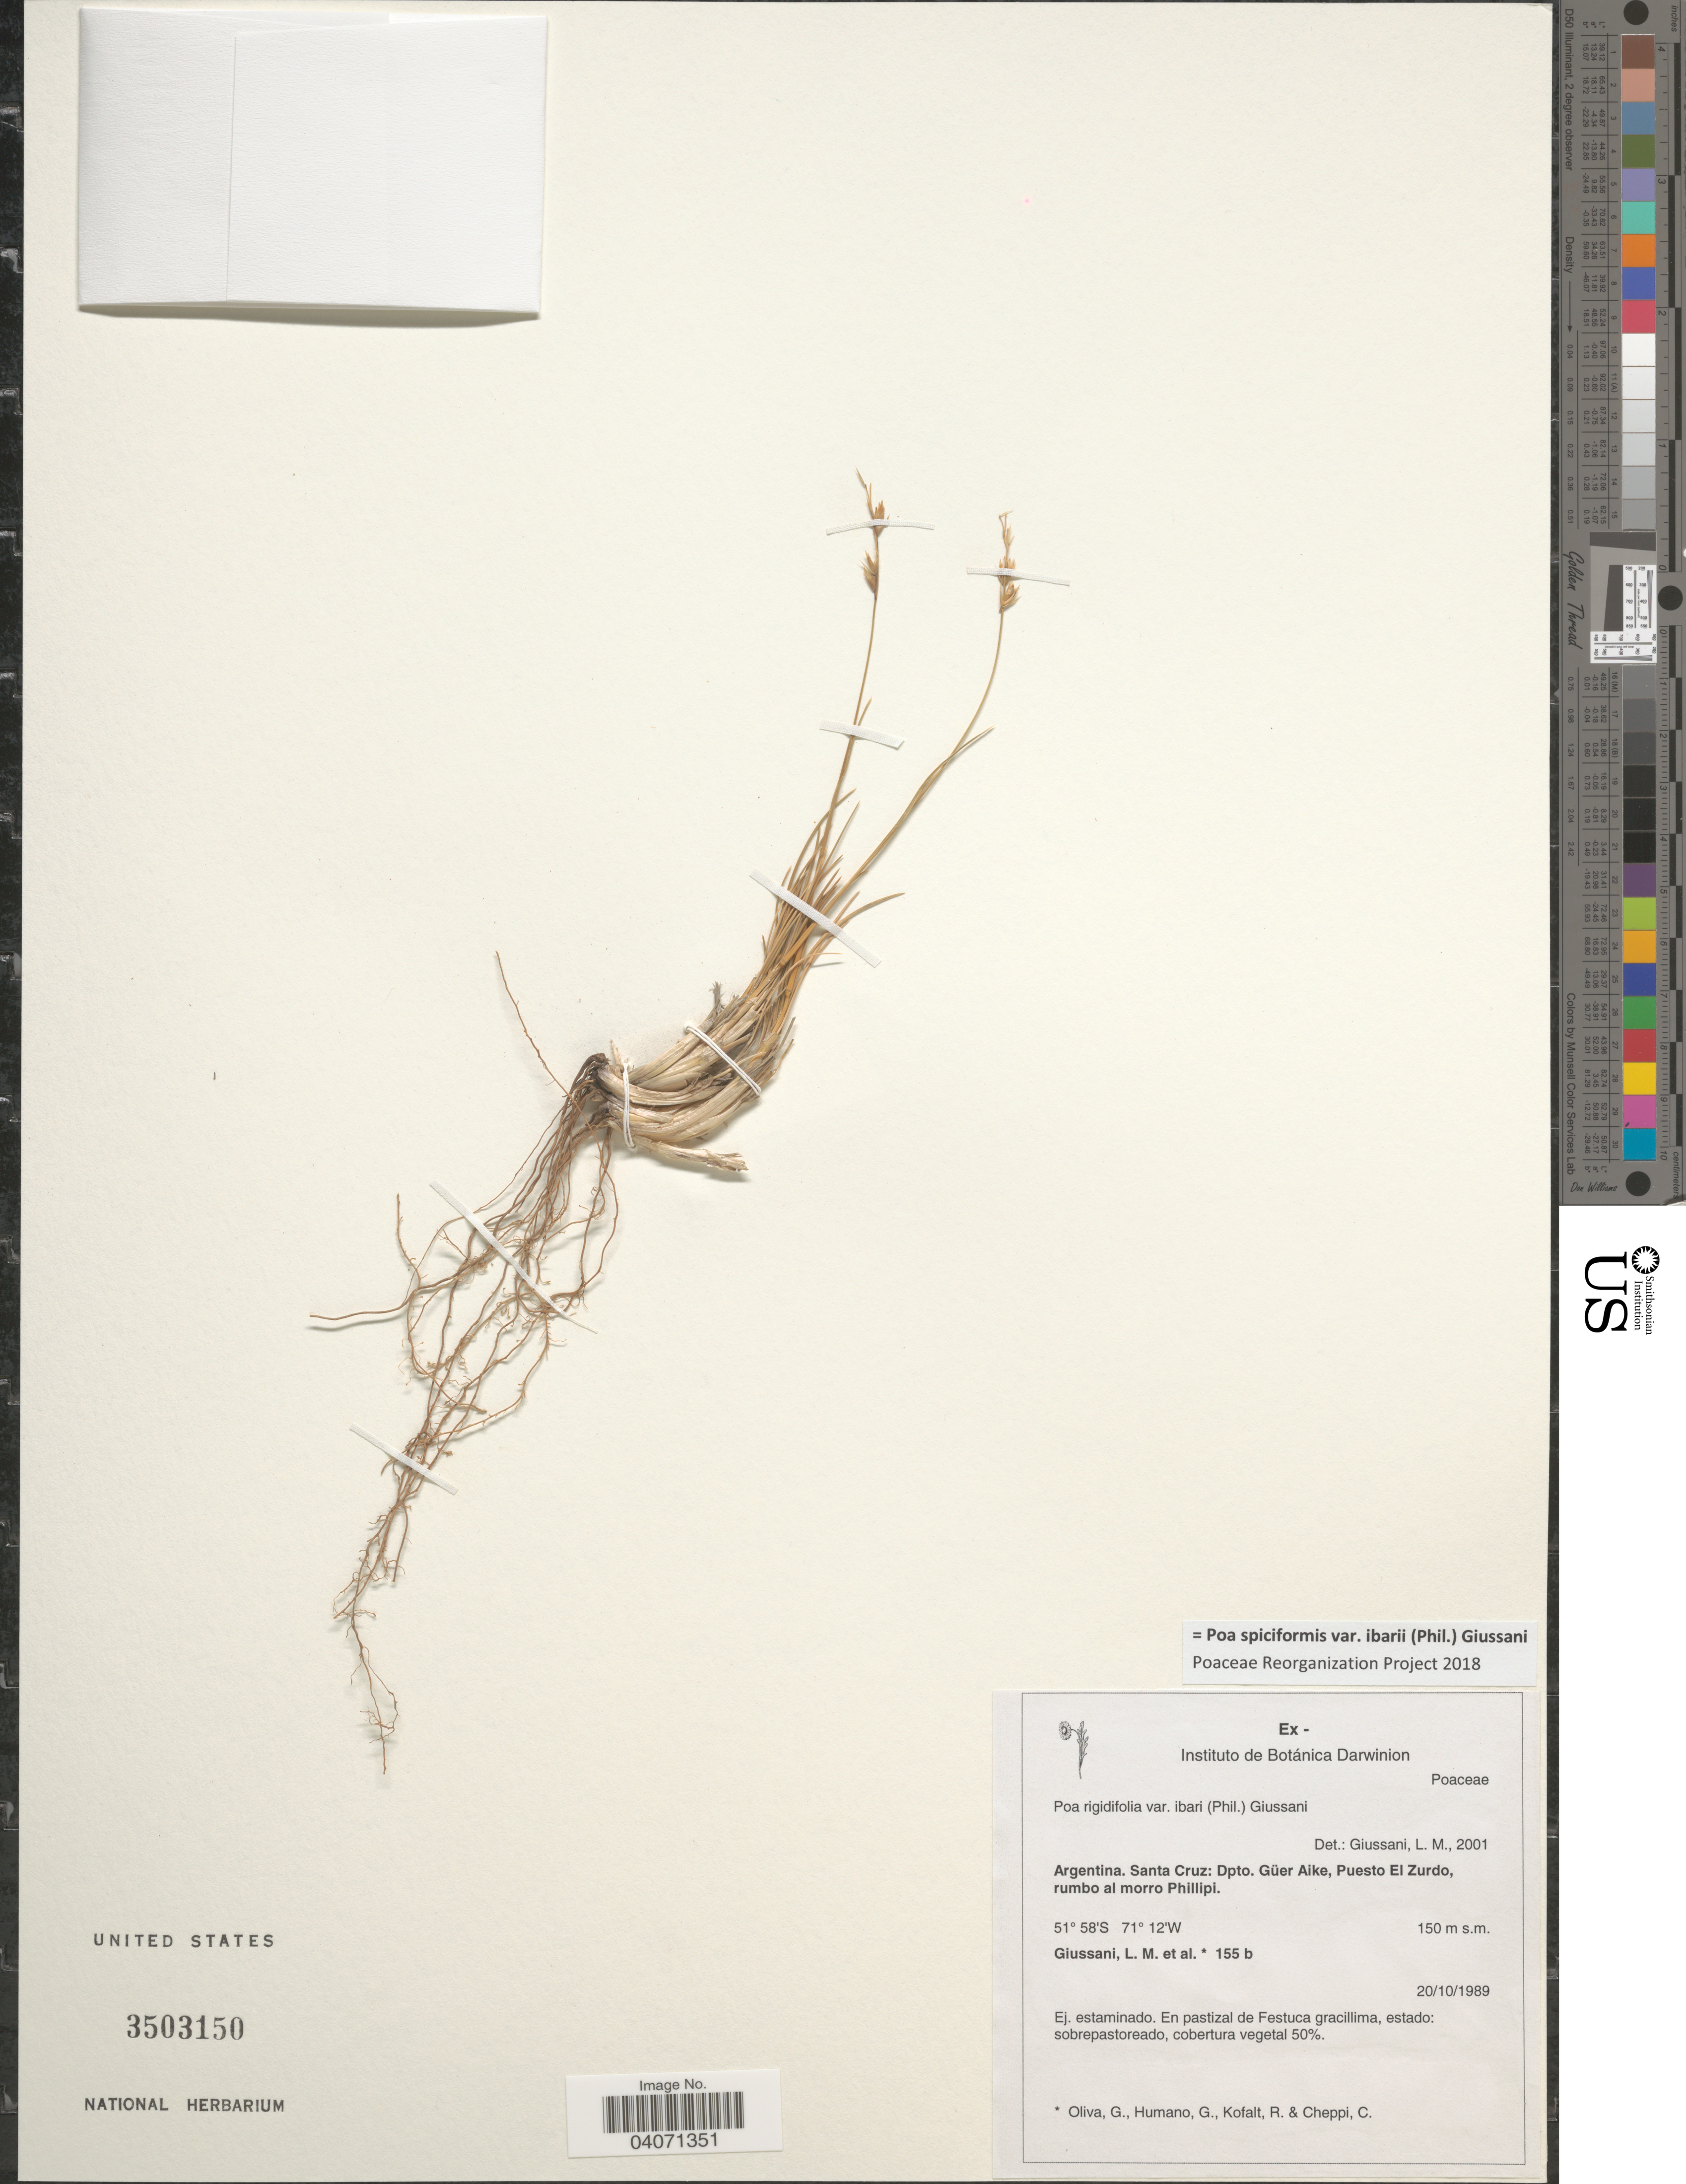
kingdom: Plantae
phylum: Tracheophyta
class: Liliopsida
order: Poales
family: Poaceae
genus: Poa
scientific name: Poa spiciformis var. ibarii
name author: (Phil.) Giussani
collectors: L. Giussani, G. Oliva, G. Humano, R. Kofalt & C. Cheppi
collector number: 155b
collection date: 1989-10-20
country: Argentina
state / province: Santa Cruz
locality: Dpto. Güer Aike, Puesto El Zurdo, rumbo al morro Phillipi.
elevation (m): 150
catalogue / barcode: US 3503150